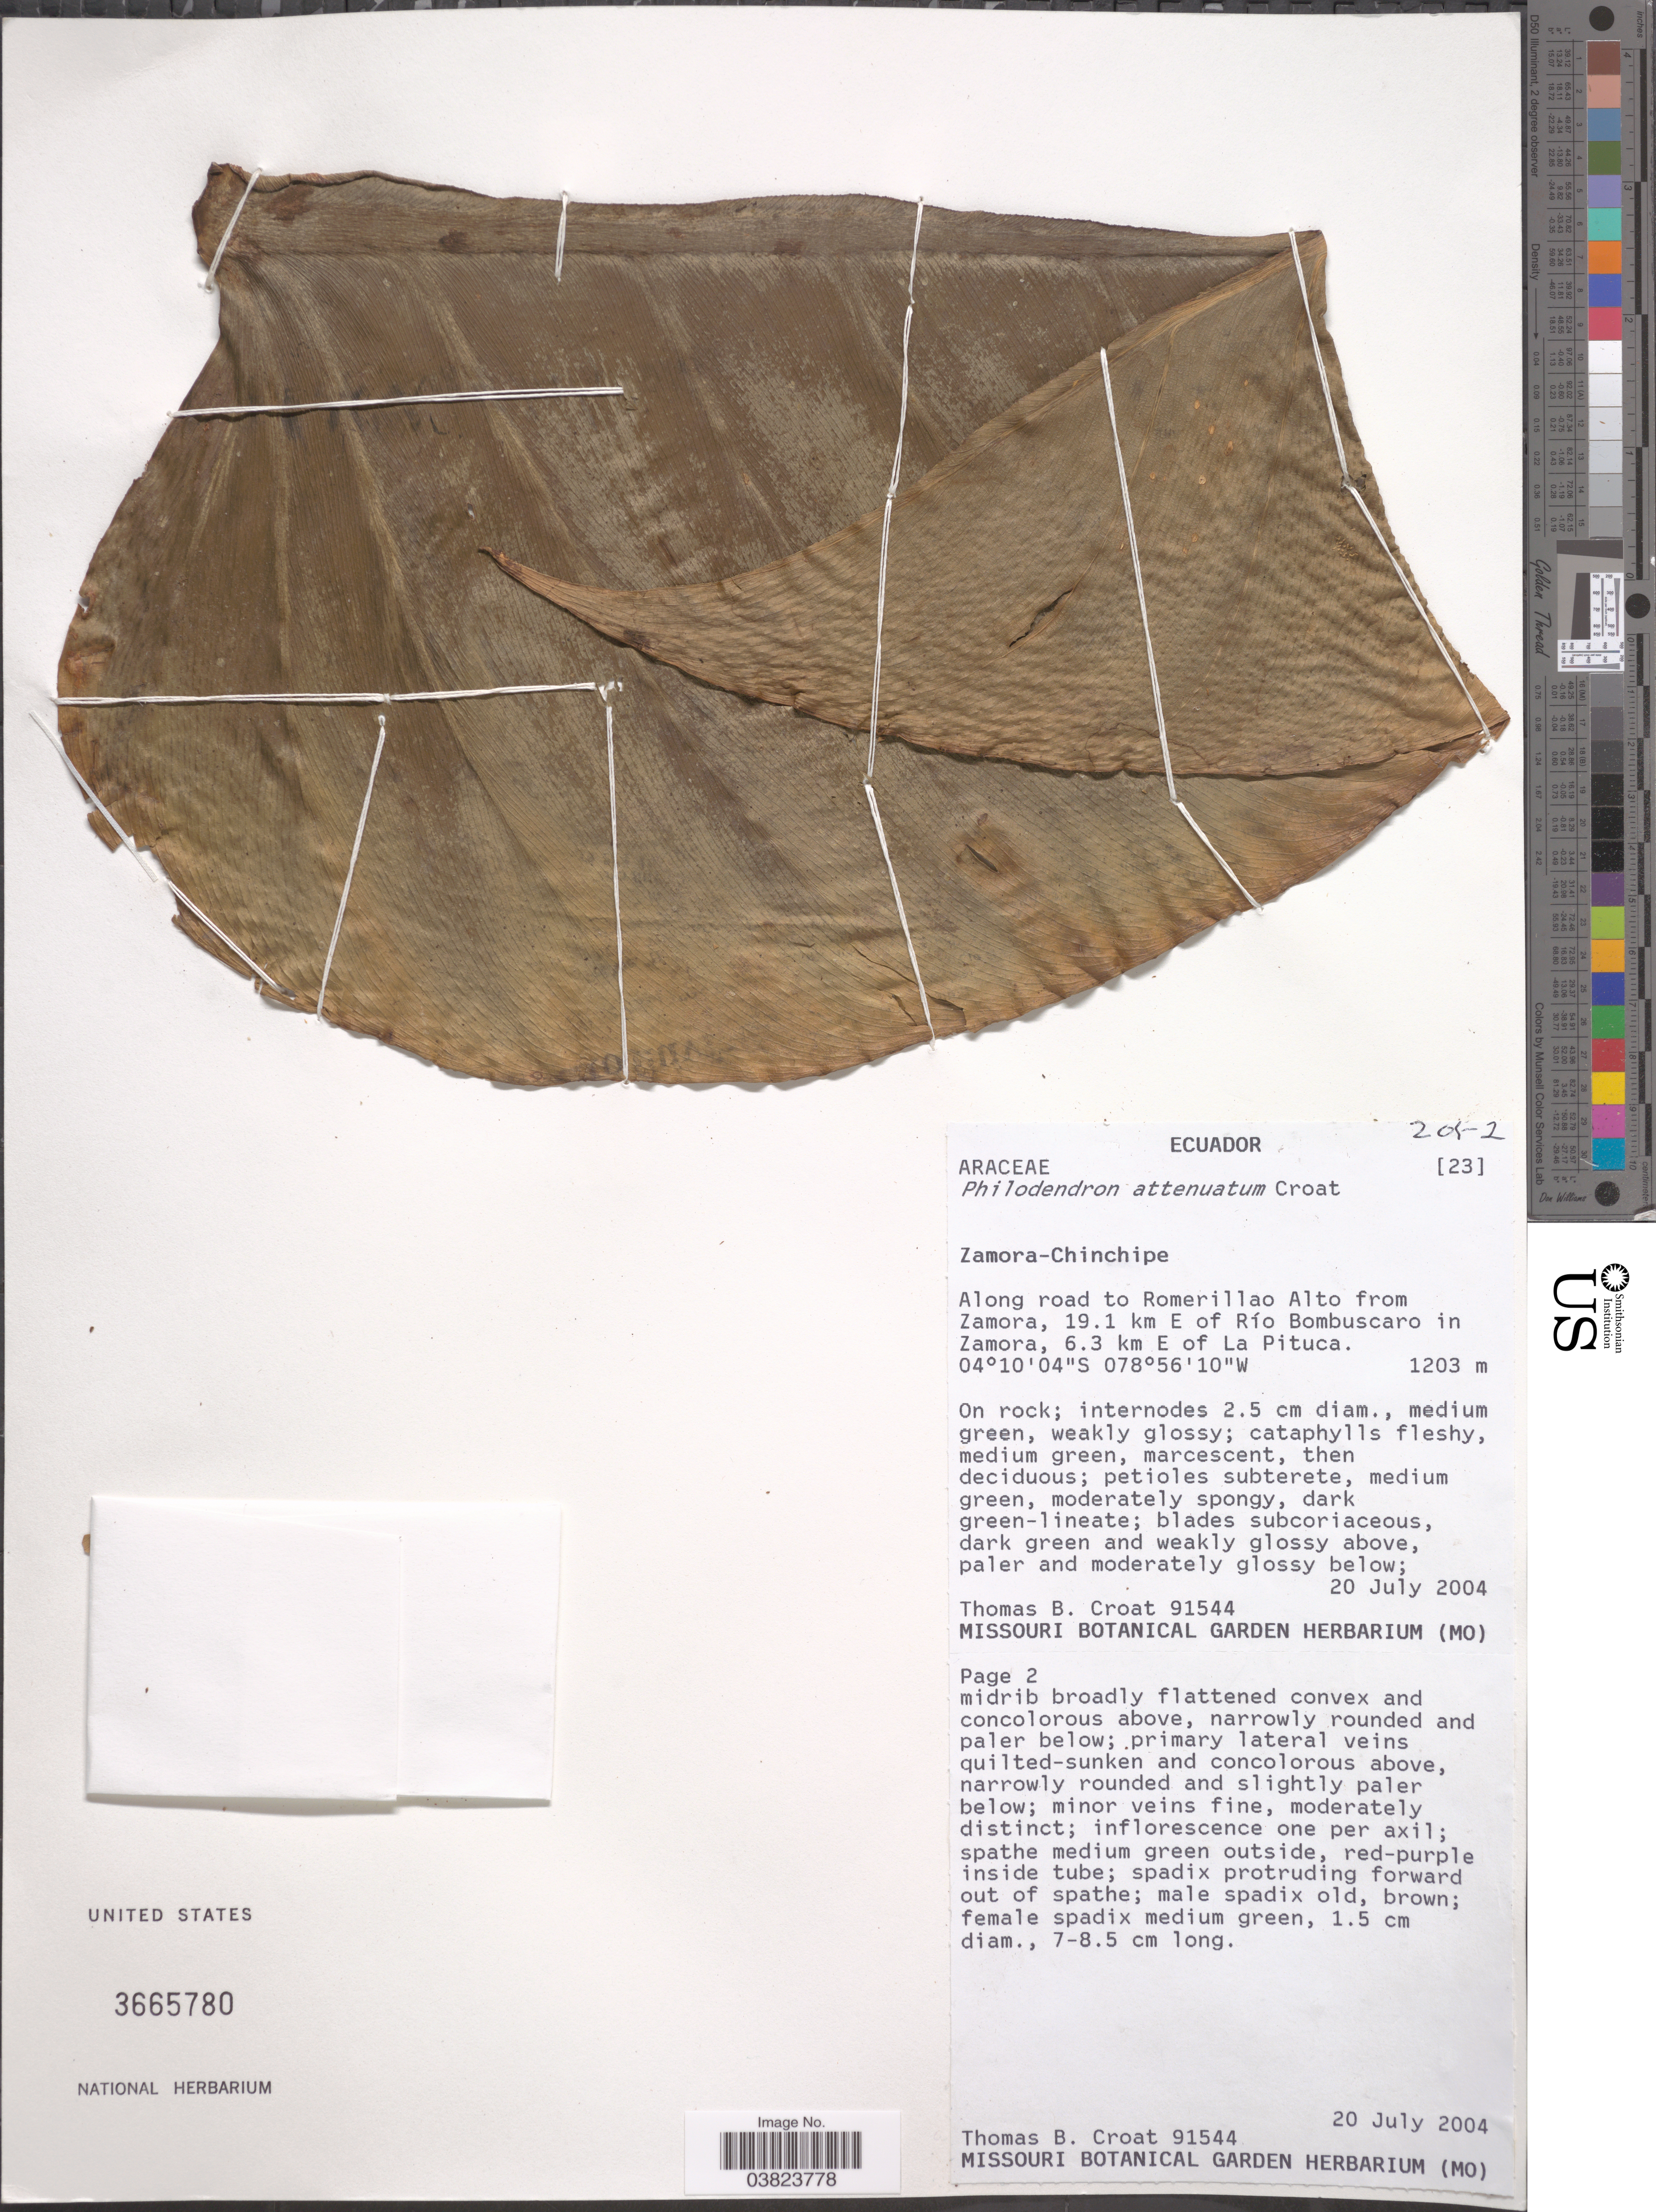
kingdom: Plantae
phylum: Tracheophyta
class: Liliopsida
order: Alismatales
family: Araceae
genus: Philodendron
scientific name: Philodendron attenuatum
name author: Croat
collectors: T. B. Croat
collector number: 91544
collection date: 2004-07-20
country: Ecuador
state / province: Zamora-Chinchipe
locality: Along road to Romerillao Alto from Zamora, 19.1 km E of Río Bombuscaro in Zamora, 6.3 km E of La Pituca.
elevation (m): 1203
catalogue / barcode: US 3665780